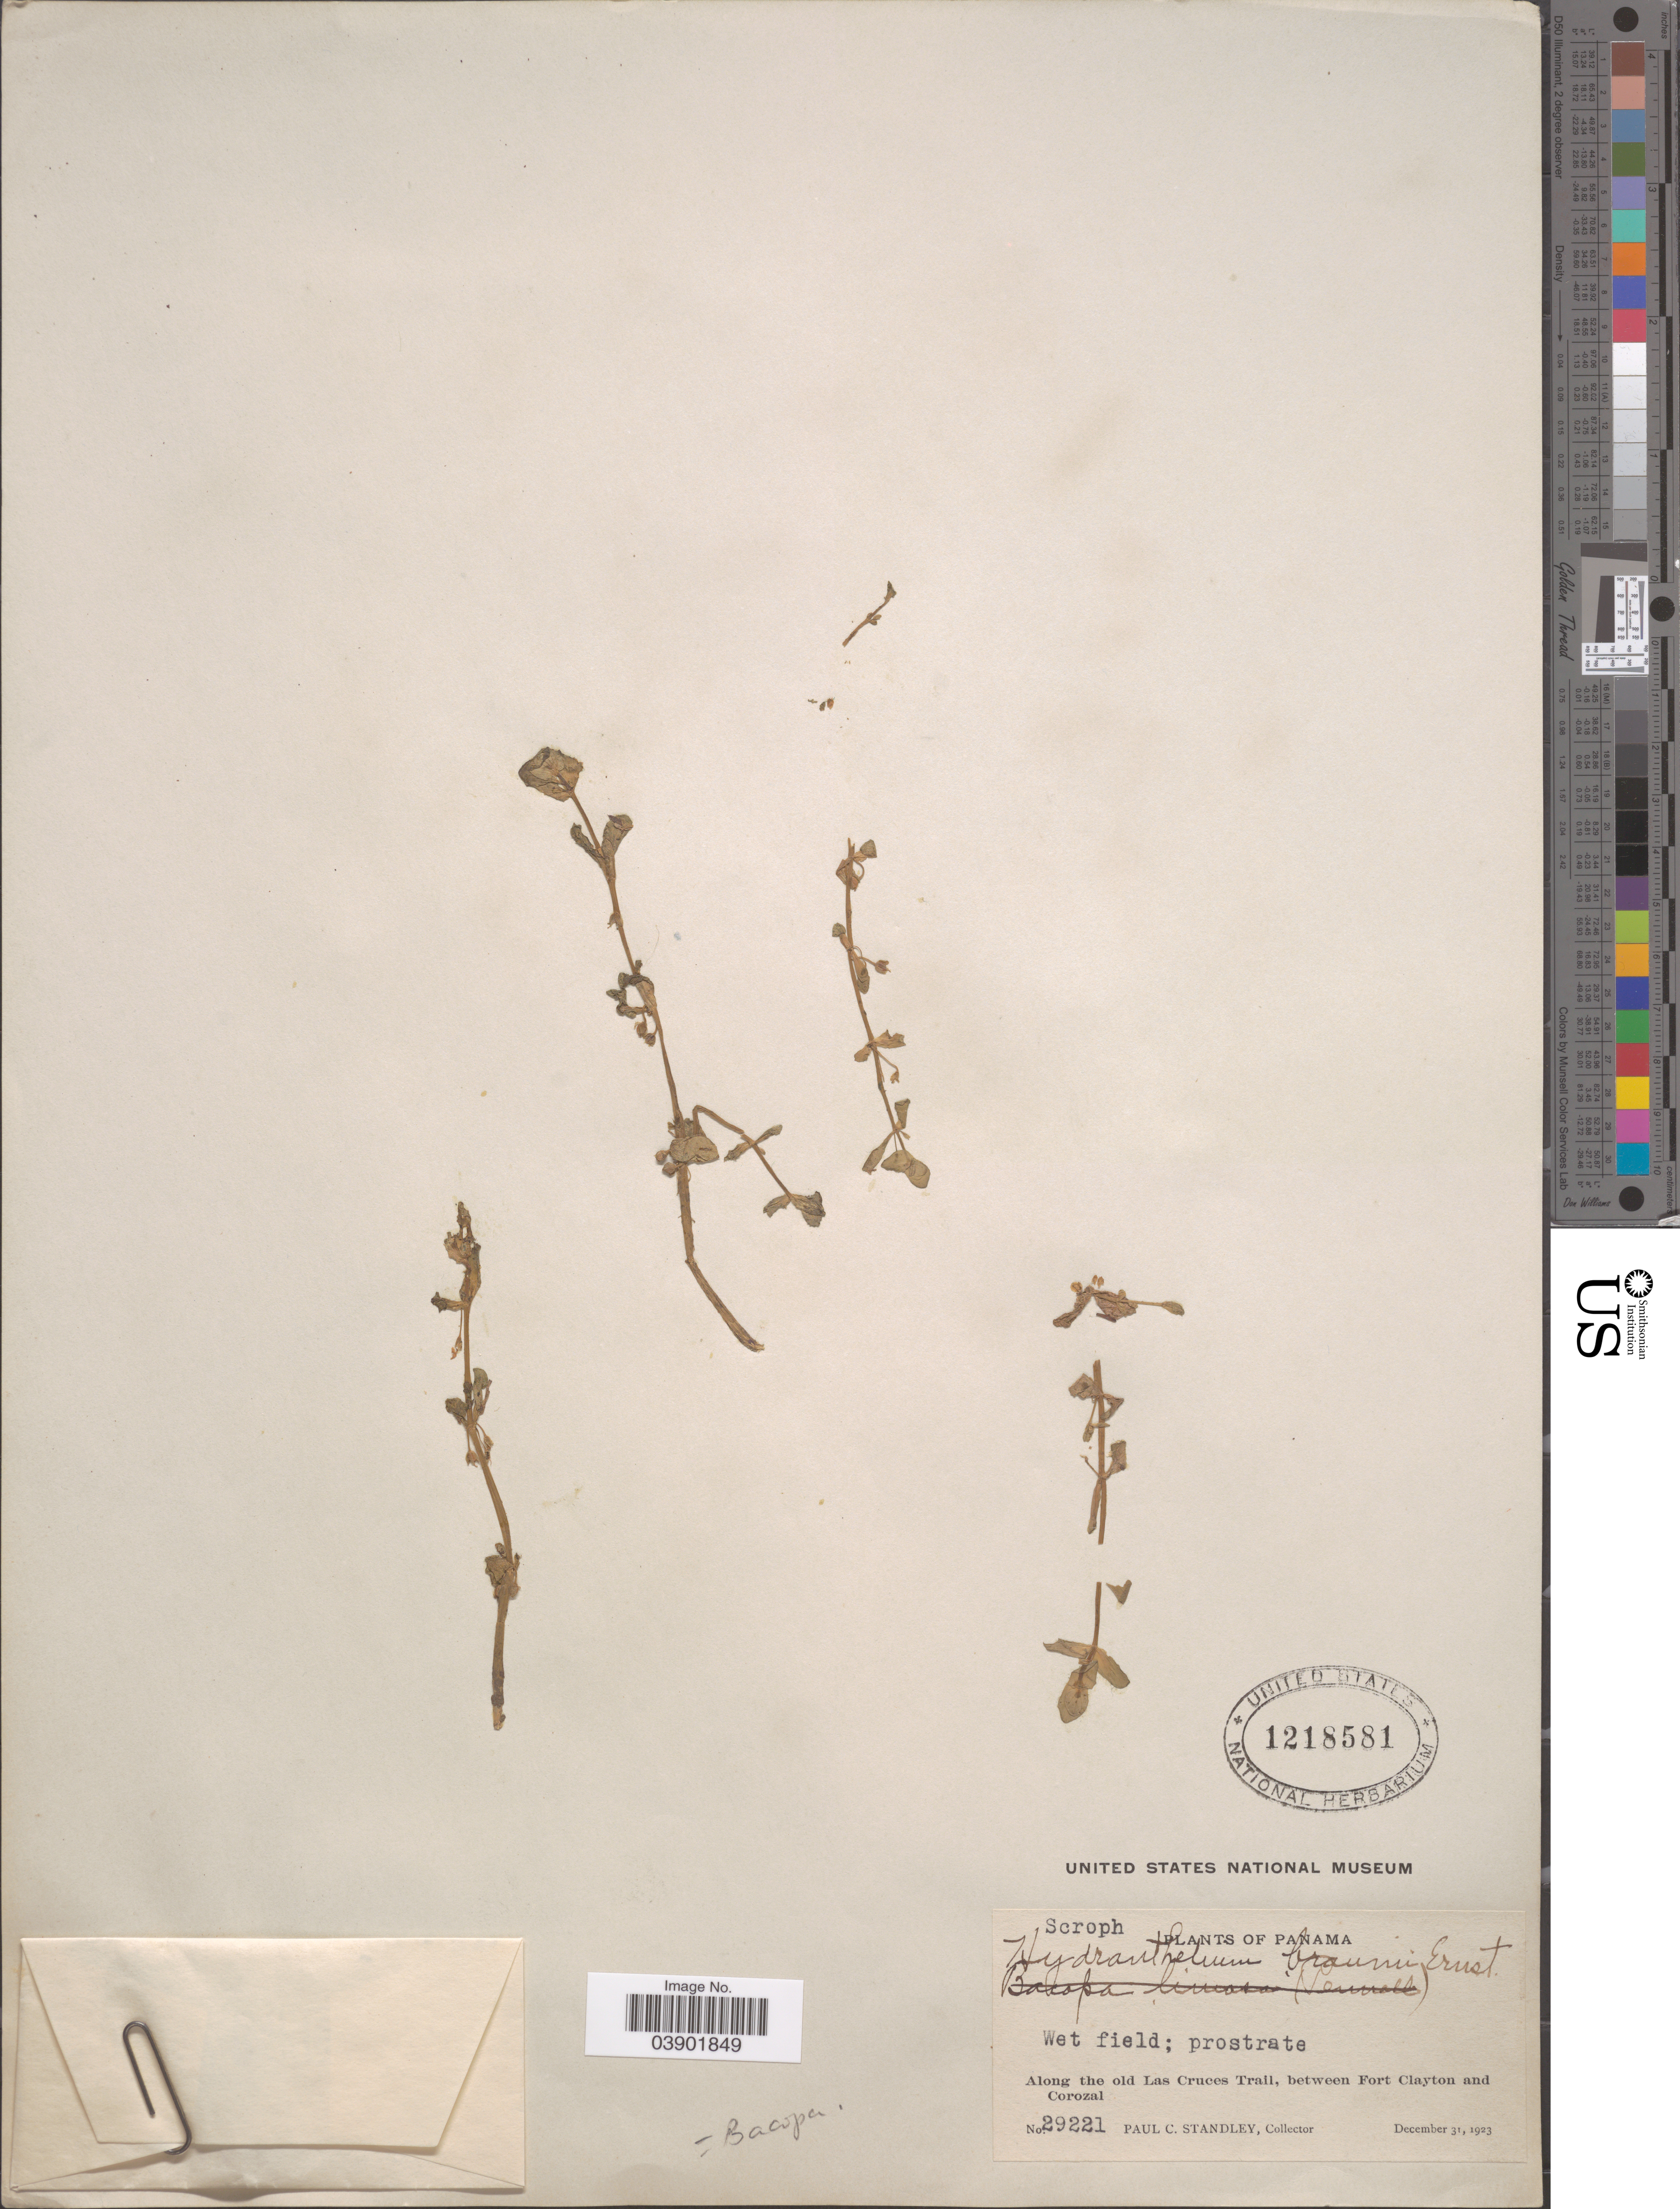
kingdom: Plantae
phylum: Tracheophyta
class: Magnoliopsida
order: Lamiales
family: Plantaginaceae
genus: Bacopa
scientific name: Bacopa sp.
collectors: P. C. Standley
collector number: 29221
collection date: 1923-12-31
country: Panama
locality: Along the old Las Cruces Trail, between Fort Clayton and Corozal.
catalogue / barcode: US 1218581